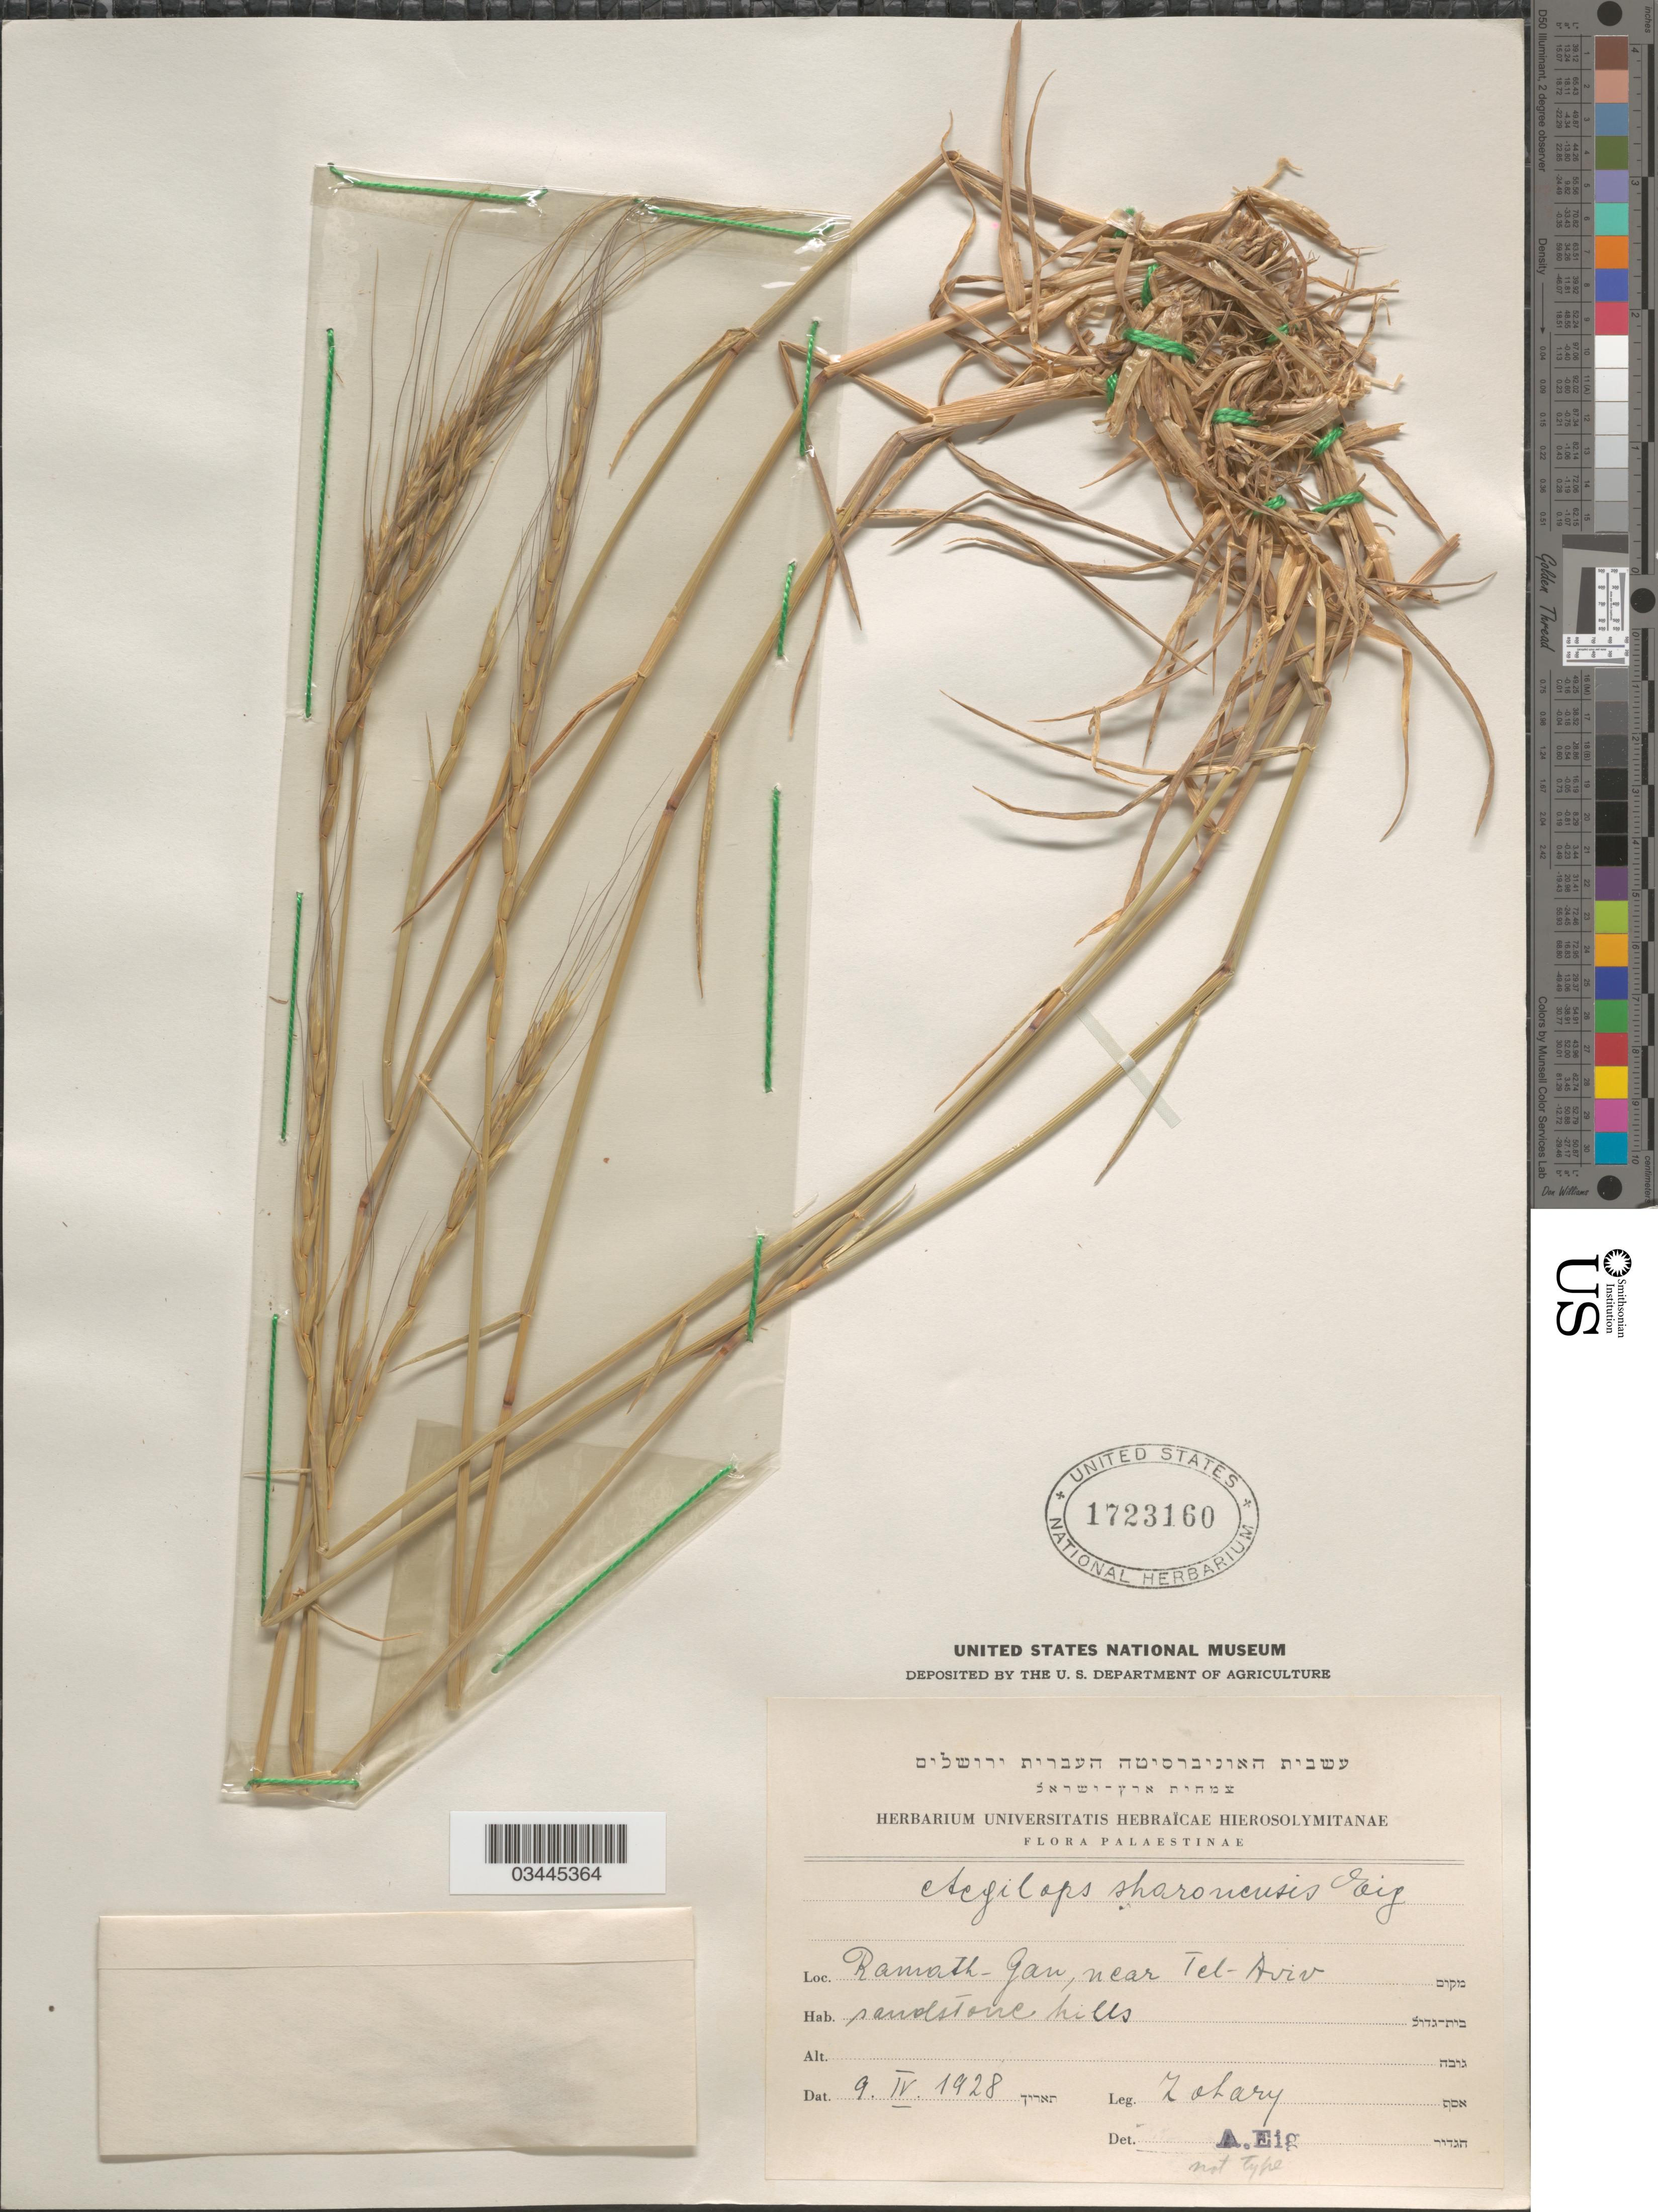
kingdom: Plantae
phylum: Tracheophyta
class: Liliopsida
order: Poales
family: Poaceae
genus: Aegilops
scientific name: Aegilops sharonensis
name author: Eig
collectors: Zohary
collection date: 1928-04-09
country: Israel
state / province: Tel Aviv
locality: Palaestinae. Ramath-Gan, near Tel-Aviv. Sandstone hills.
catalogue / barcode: US 1723160